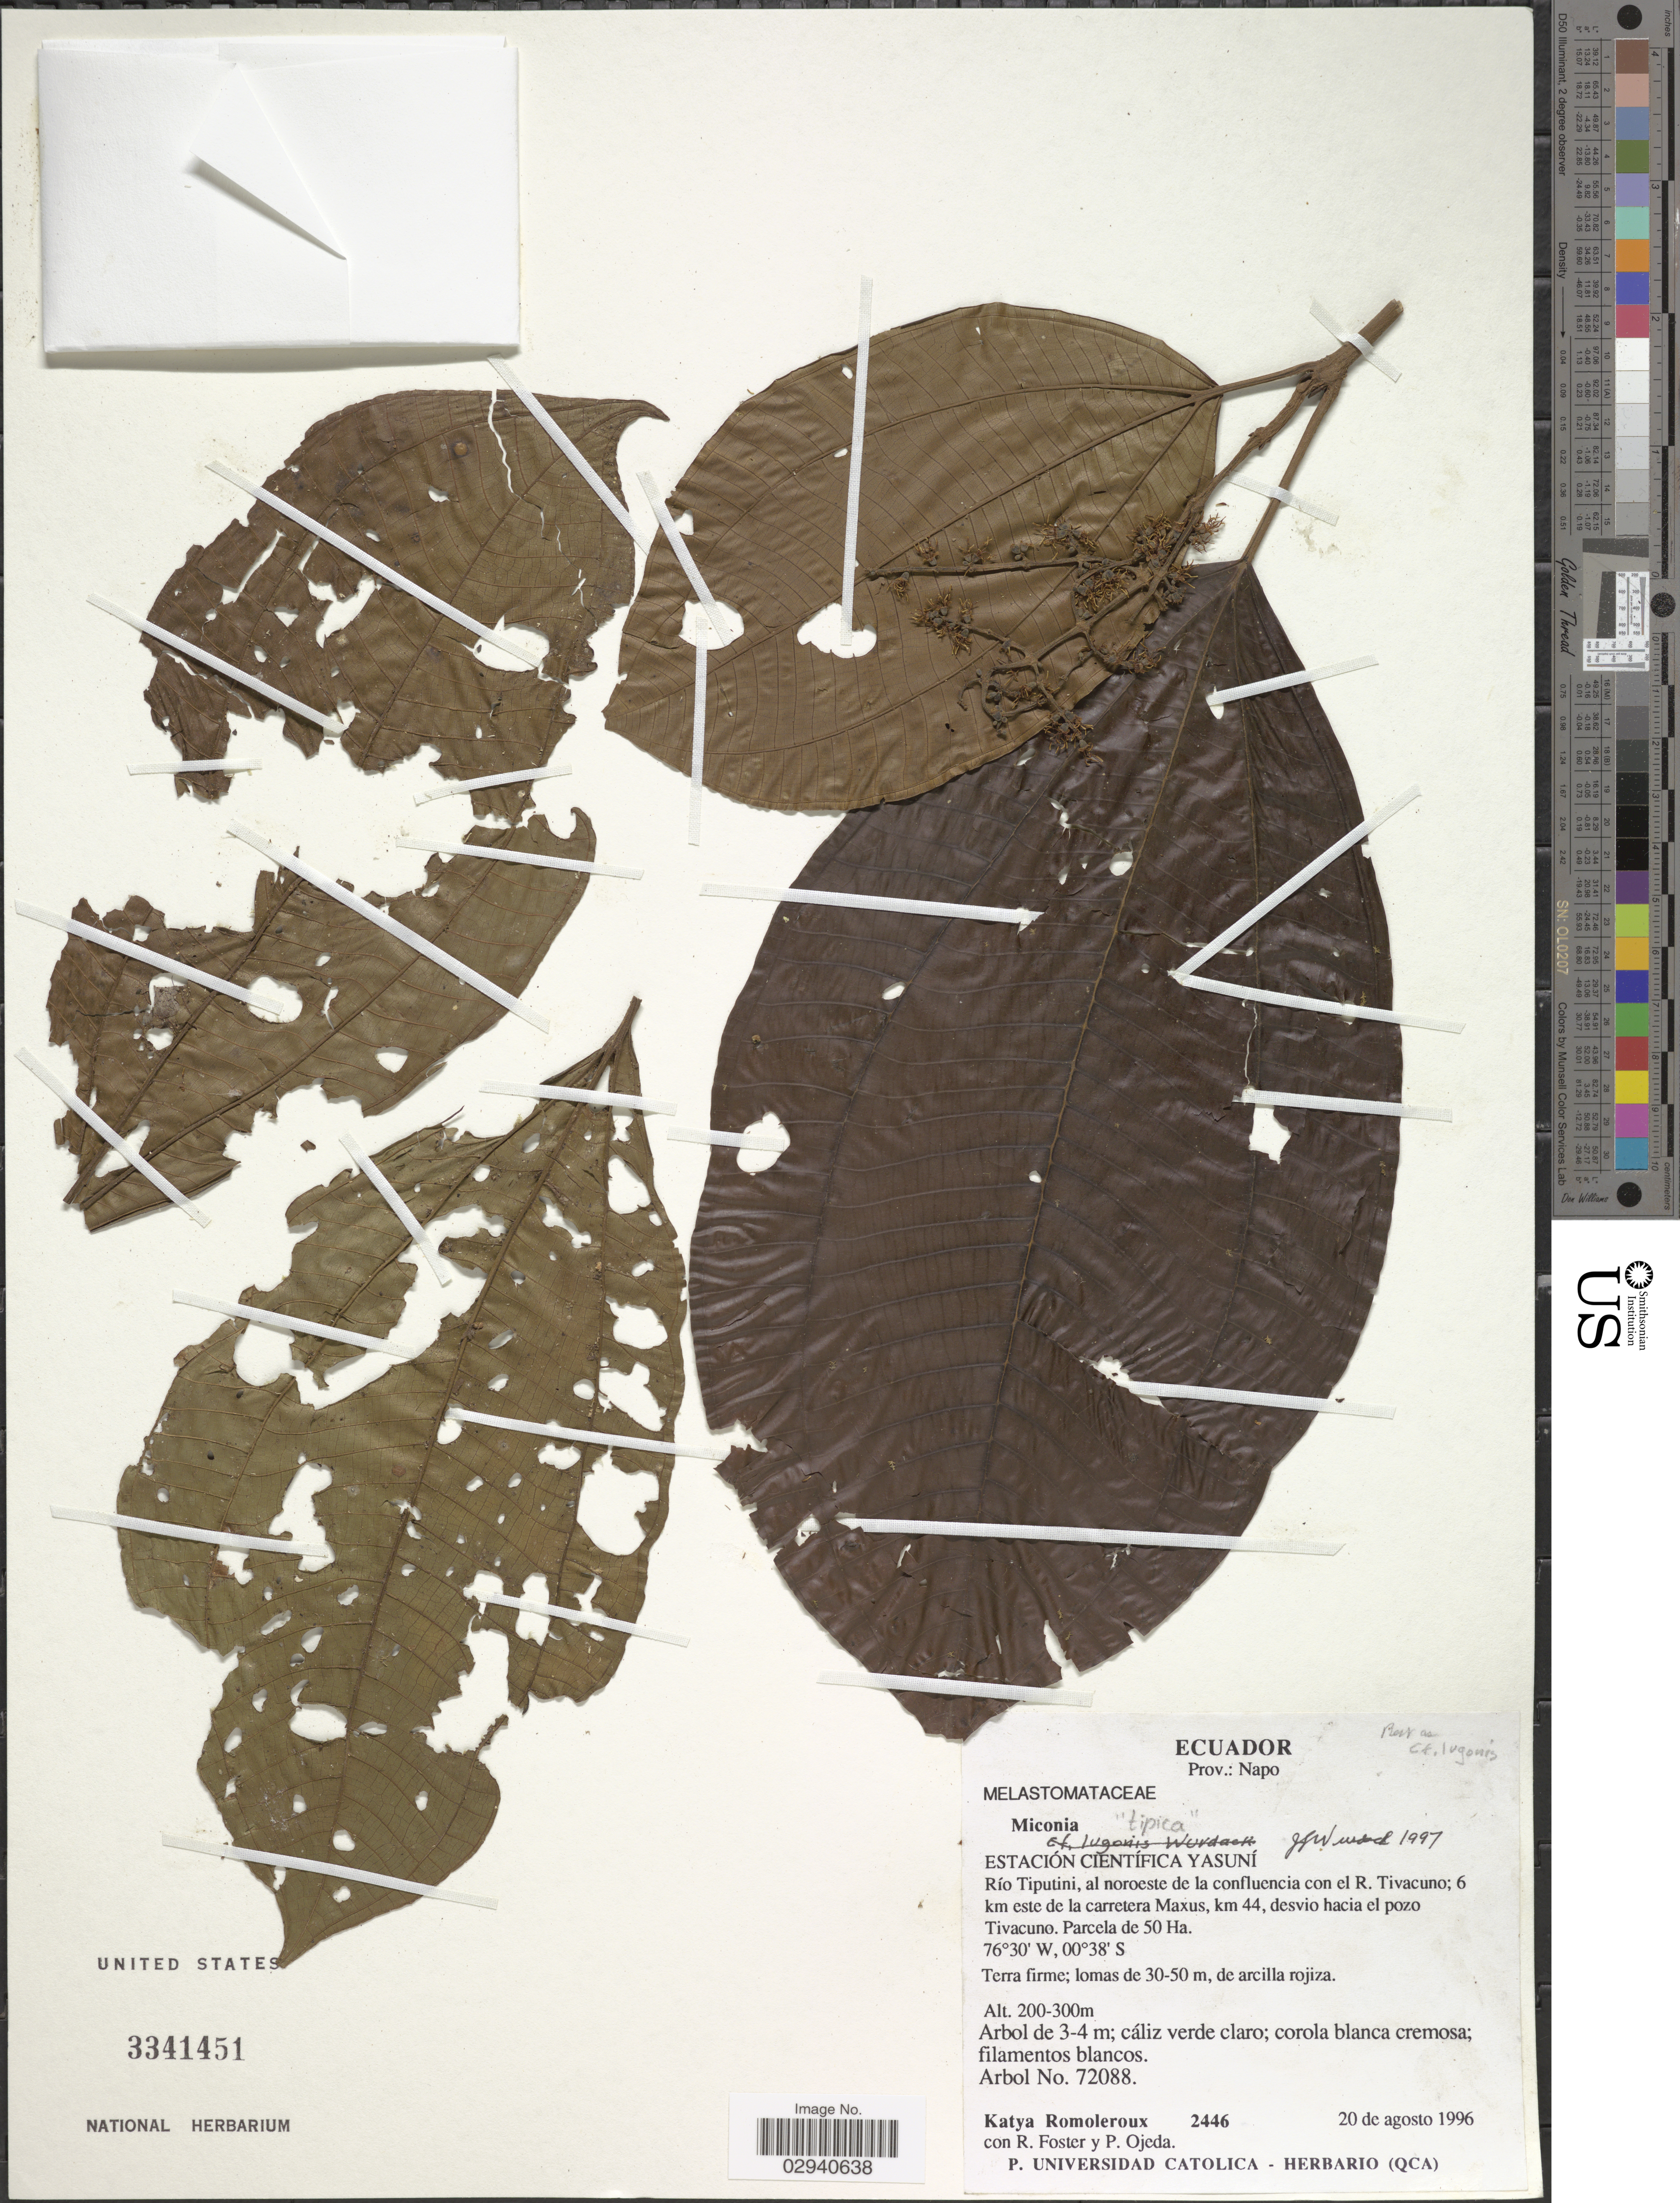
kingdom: Plantae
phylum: Tracheophyta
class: Magnoliopsida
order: Myrtales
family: Melastomataceae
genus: Miconia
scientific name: Miconia lugonis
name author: Wurdack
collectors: K. Romoleroux, R. Foster & P. Ojeda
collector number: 2446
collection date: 1996-08-20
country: Ecuador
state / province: Napo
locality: Estación Científica Yasuní. Río Tiputini, al noroeste de la confluencia con el R. Tivacuno; 6 km este de la carretera Maxus, km 44, desvio hacia el pozo Tivacuno. Parcela de 50 Ha.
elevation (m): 200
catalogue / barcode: US 3341451